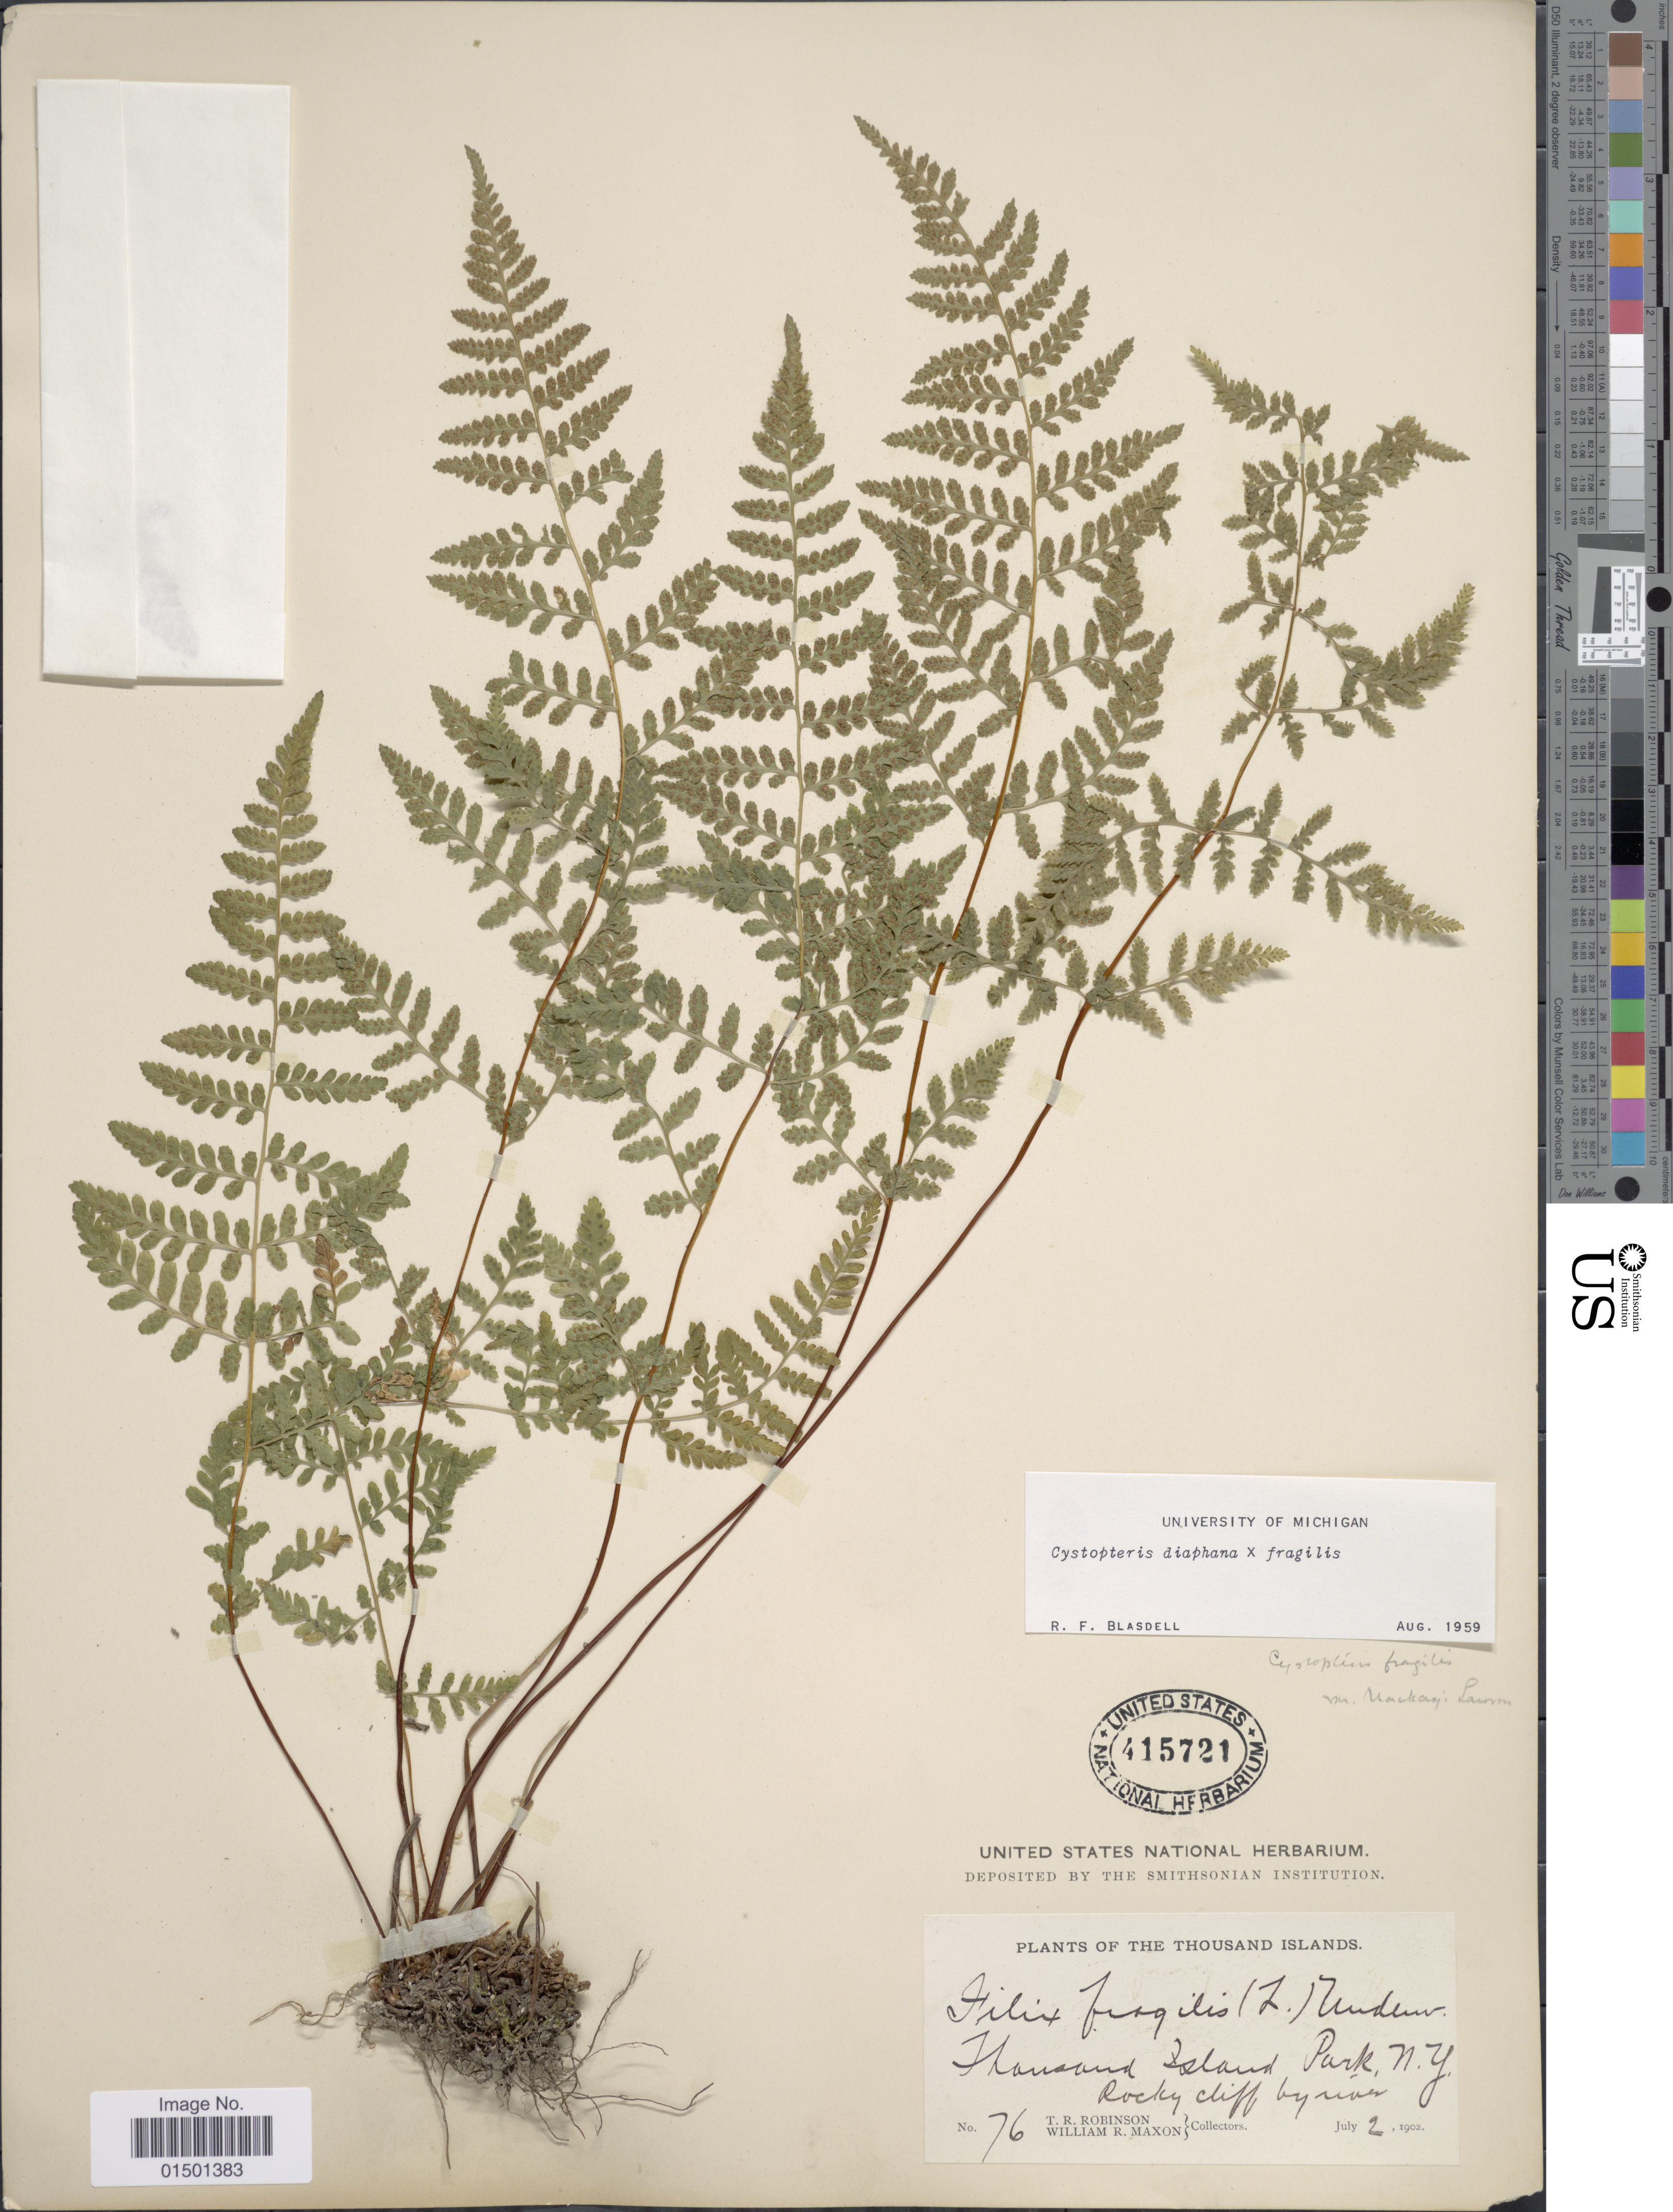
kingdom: Plantae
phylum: Tracheophyta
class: Polypodiopsida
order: Polypodiales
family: Cystopteridaceae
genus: Cystopteris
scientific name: Cystopteris diaphana x C. fragilis (L.) Bernh.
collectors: T. R. Robinson & W. R. Maxon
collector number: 76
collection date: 1902-07-02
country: United States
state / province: New York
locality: Thousand Island Park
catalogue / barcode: US 415721